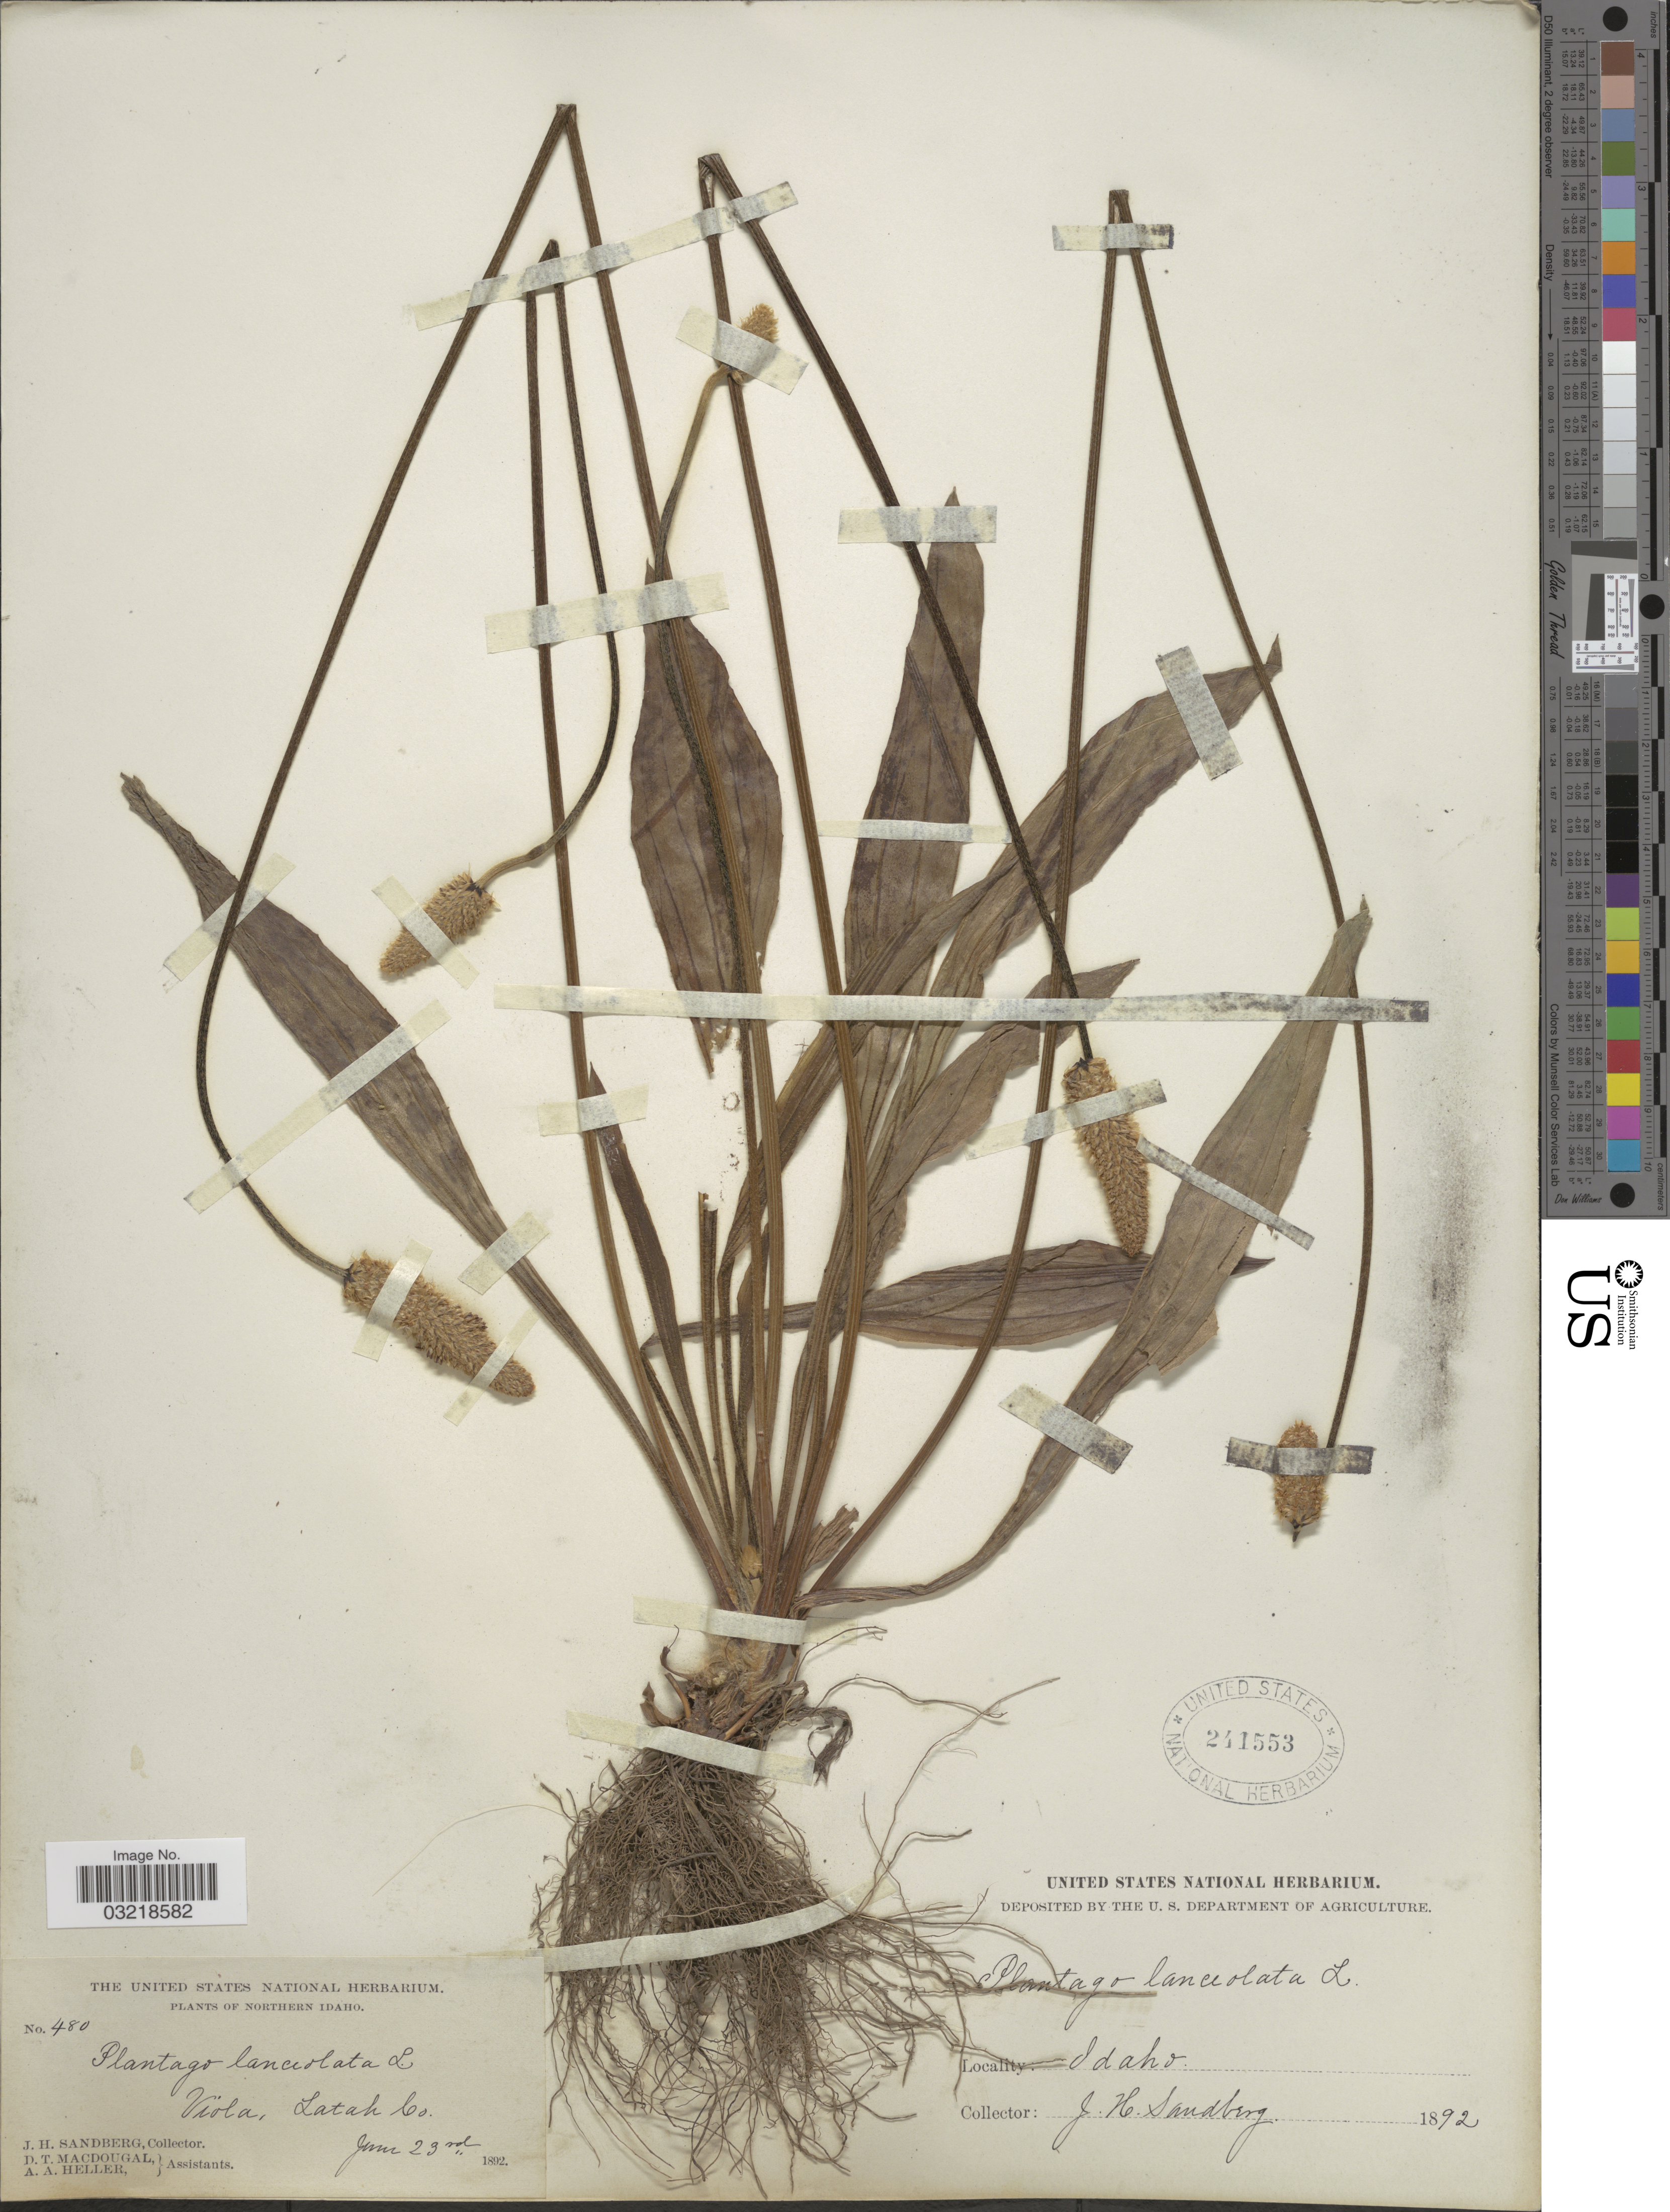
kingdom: Plantae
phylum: Tracheophyta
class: Magnoliopsida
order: Lamiales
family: Plantaginaceae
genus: Plantago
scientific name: Plantago lanceolata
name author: L.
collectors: J. H. Sandberg, D. T. MacDougal & A. A. Heller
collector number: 480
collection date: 1892-06-29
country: United States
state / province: Idaho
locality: Northern Idaho. Viola, Latah Co.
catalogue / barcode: US 241553